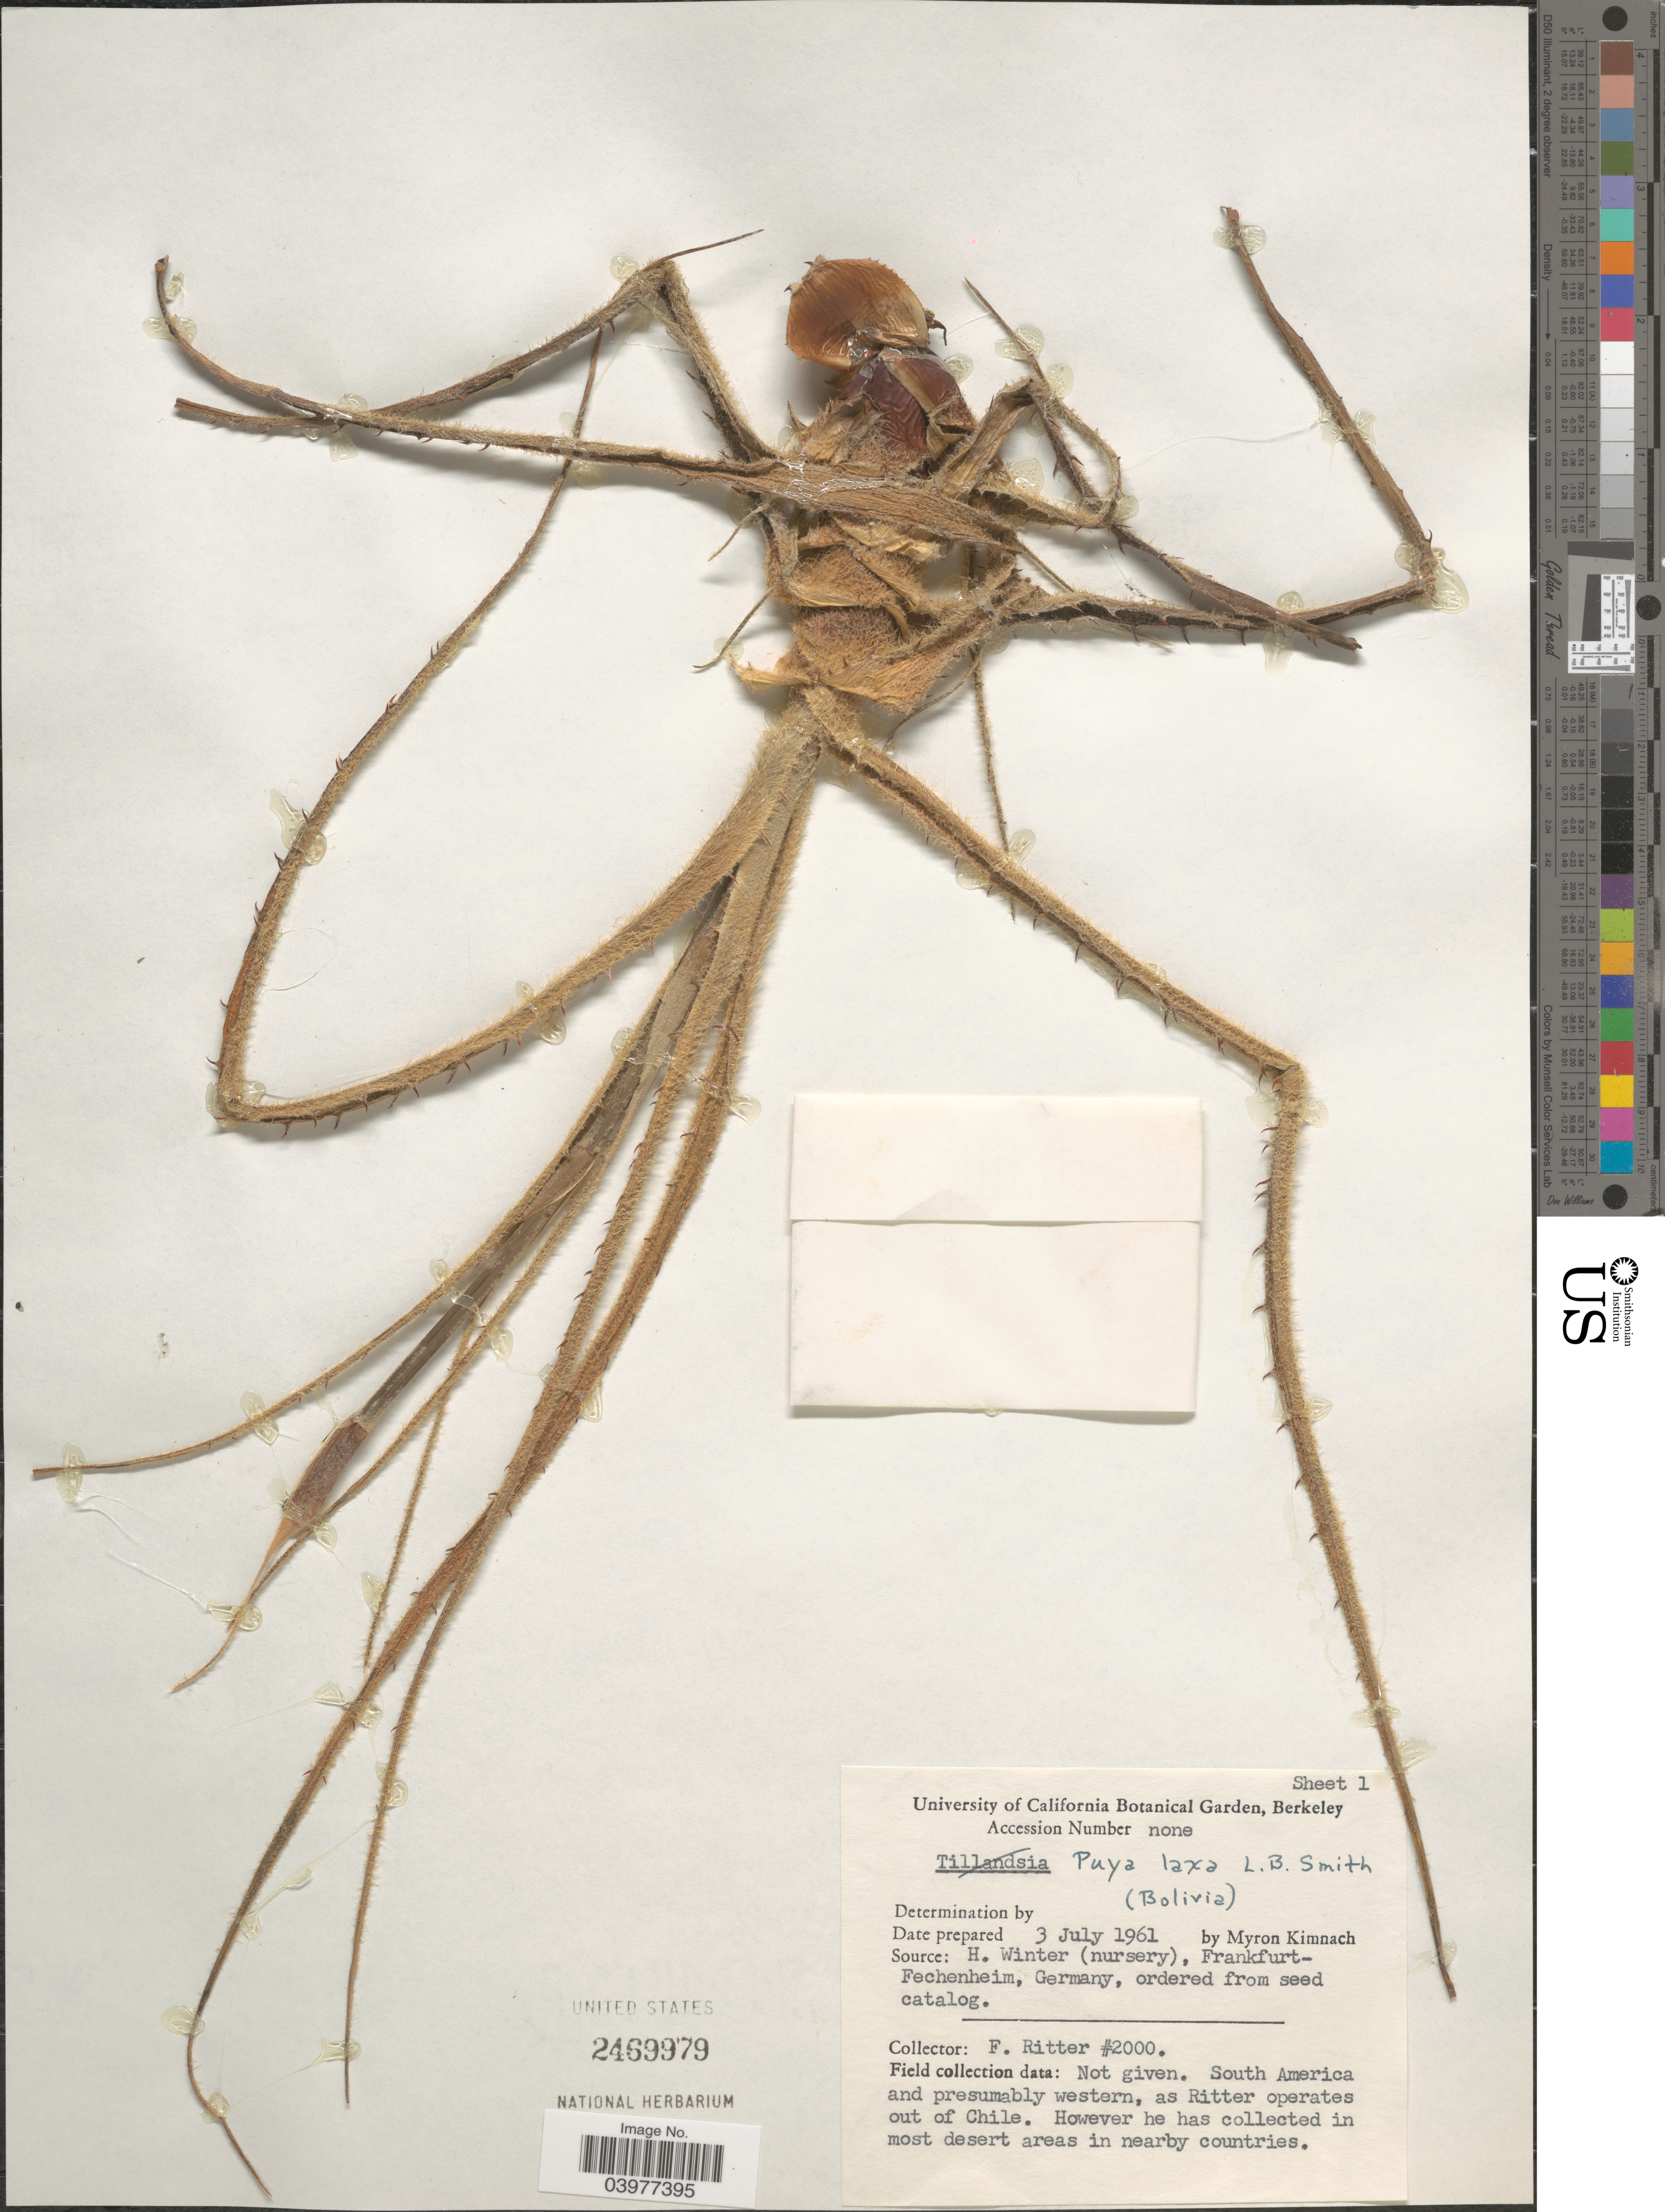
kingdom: Plantae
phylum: Tracheophyta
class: Liliopsida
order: Poales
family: Bromeliaceae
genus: Puya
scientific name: Puya laxa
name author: L.B. Sm.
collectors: M. W. Kimnach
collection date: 1961-07-03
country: United States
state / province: California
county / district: Alameda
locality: University of California Botanical Garden, Berkeley.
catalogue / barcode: US 2469979